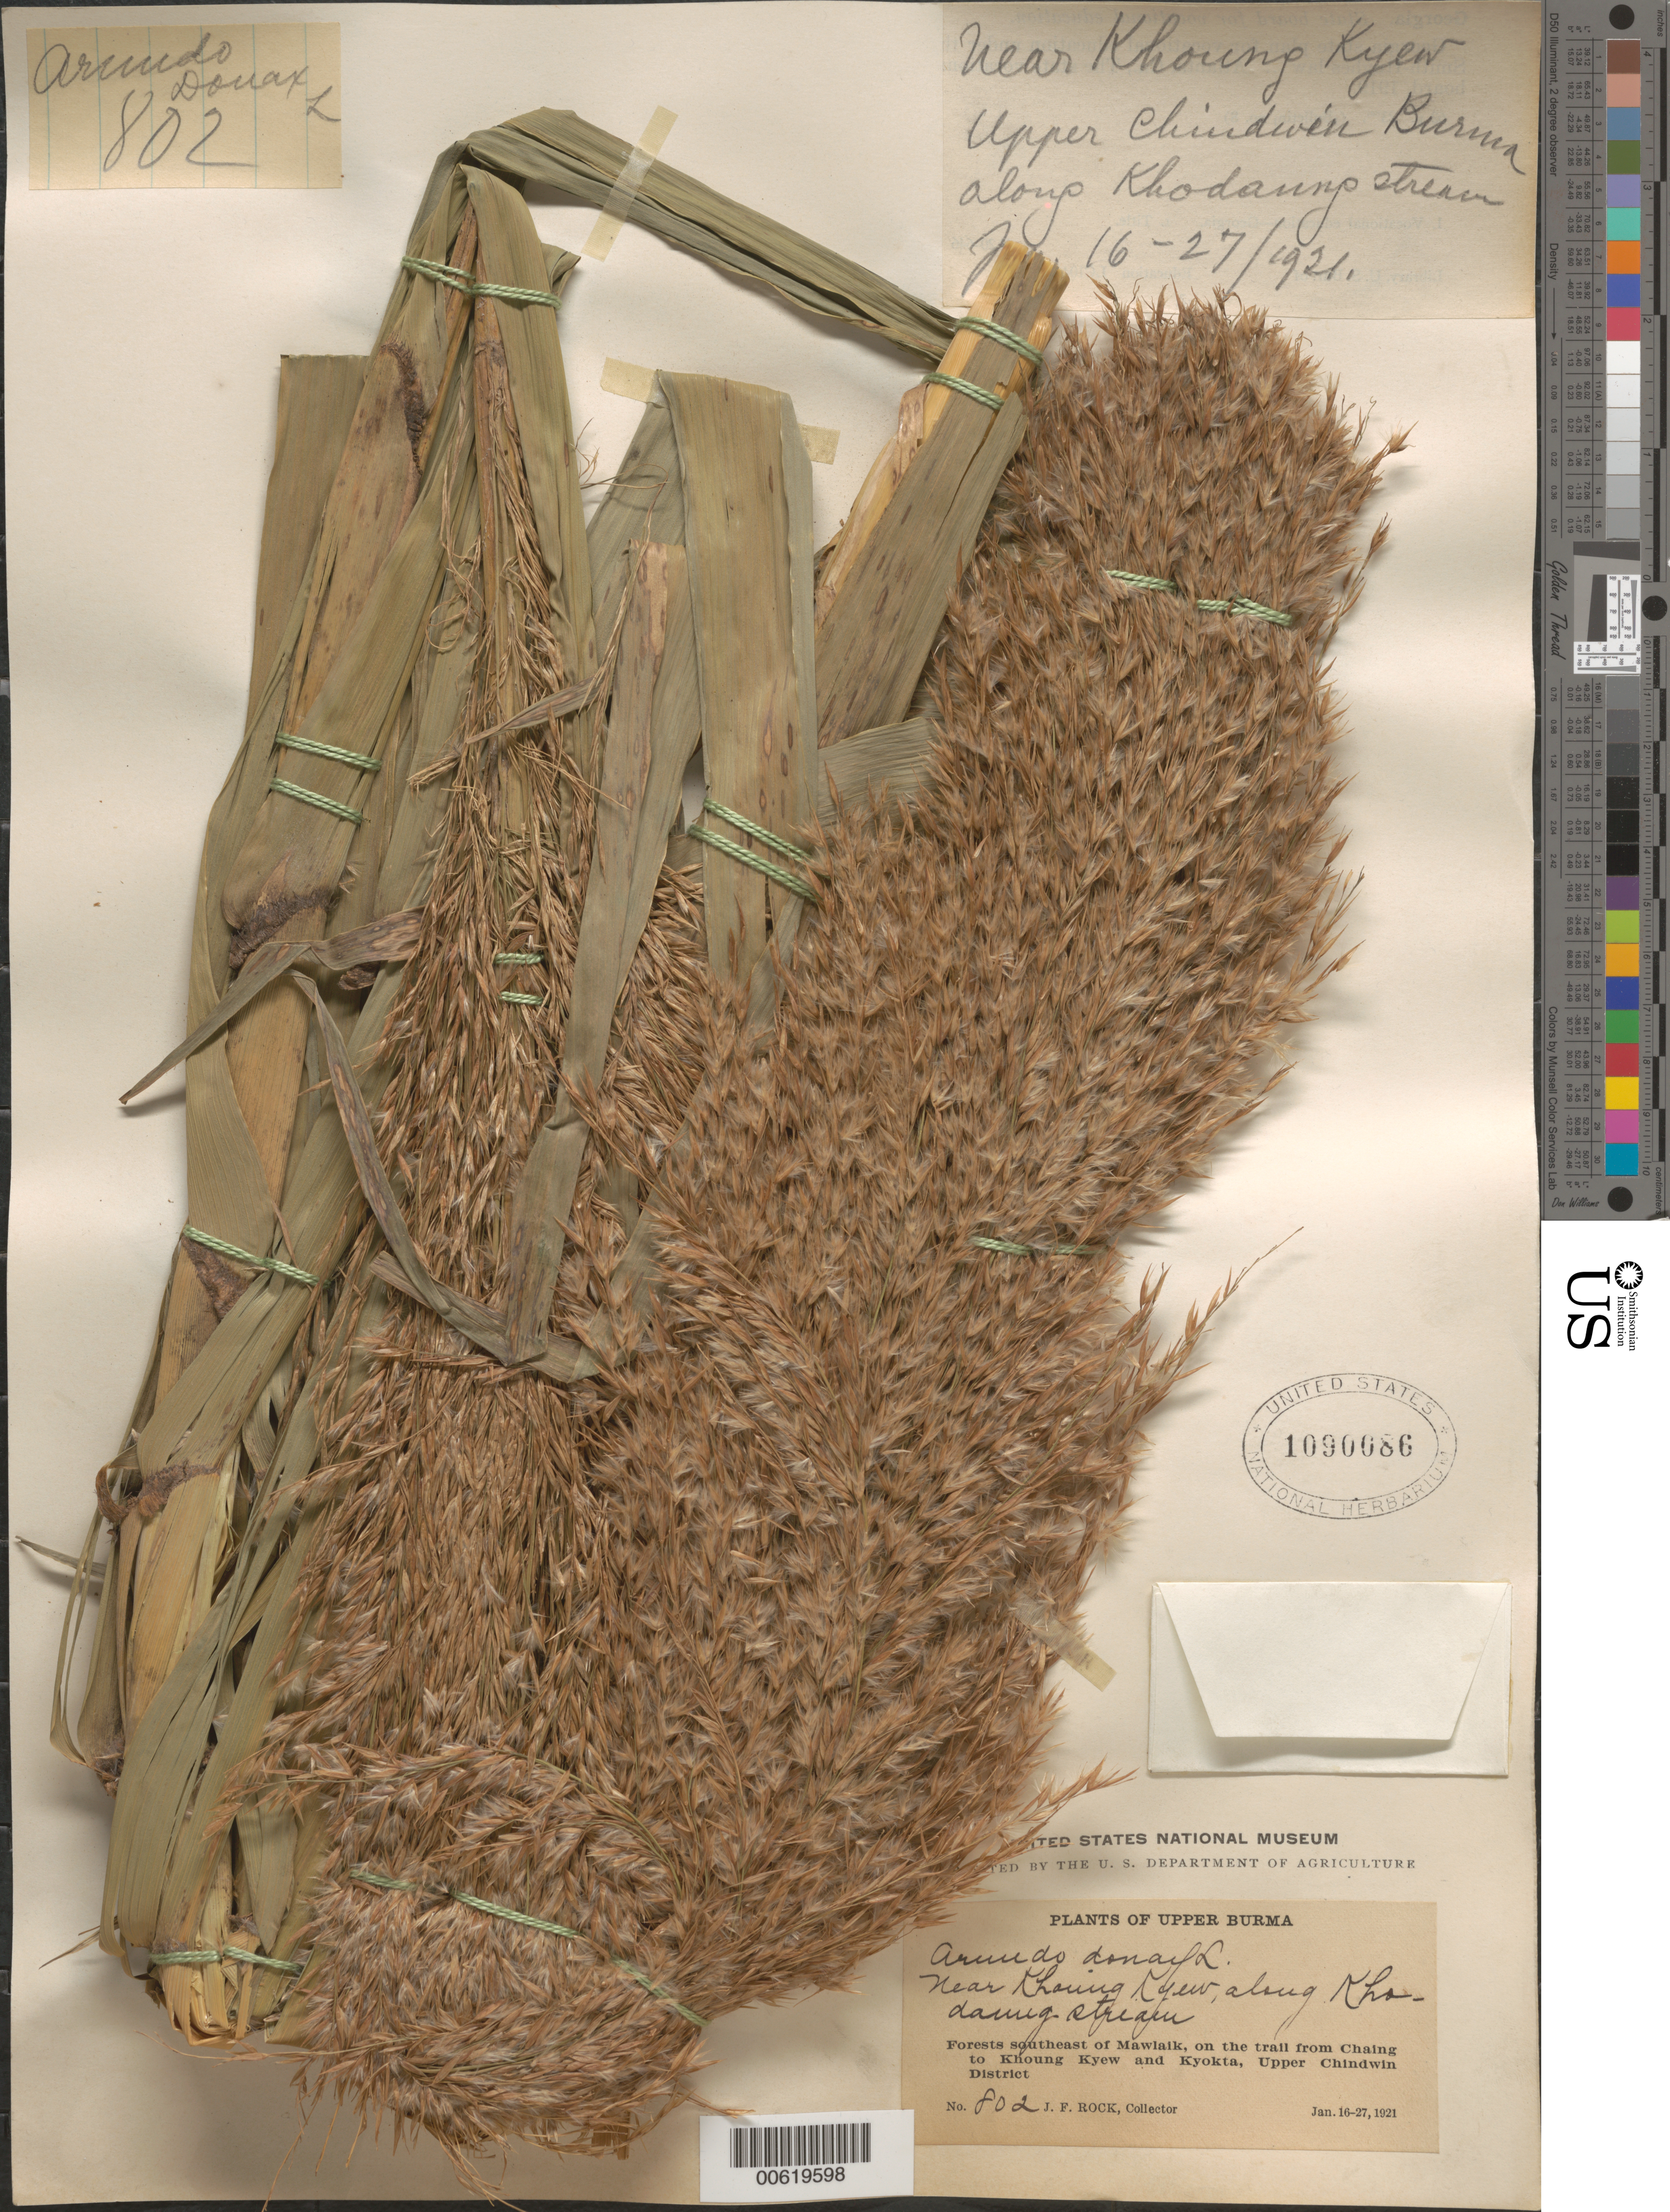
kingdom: Plantae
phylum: Tracheophyta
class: Liliopsida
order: Poales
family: Poaceae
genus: Arundo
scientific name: Arundo donax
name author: L.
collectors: J. F. Rock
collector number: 802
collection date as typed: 27 Jan 1921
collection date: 1921-01-27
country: Myanmar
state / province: Kachin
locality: Forests southeast of Mawlaik, on the trail from Chaing to Khoung Kyew and Kyokta, Upper Chindwin District.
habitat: Near Khaung Kyew, along Khadaung streain.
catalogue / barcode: US 1090086